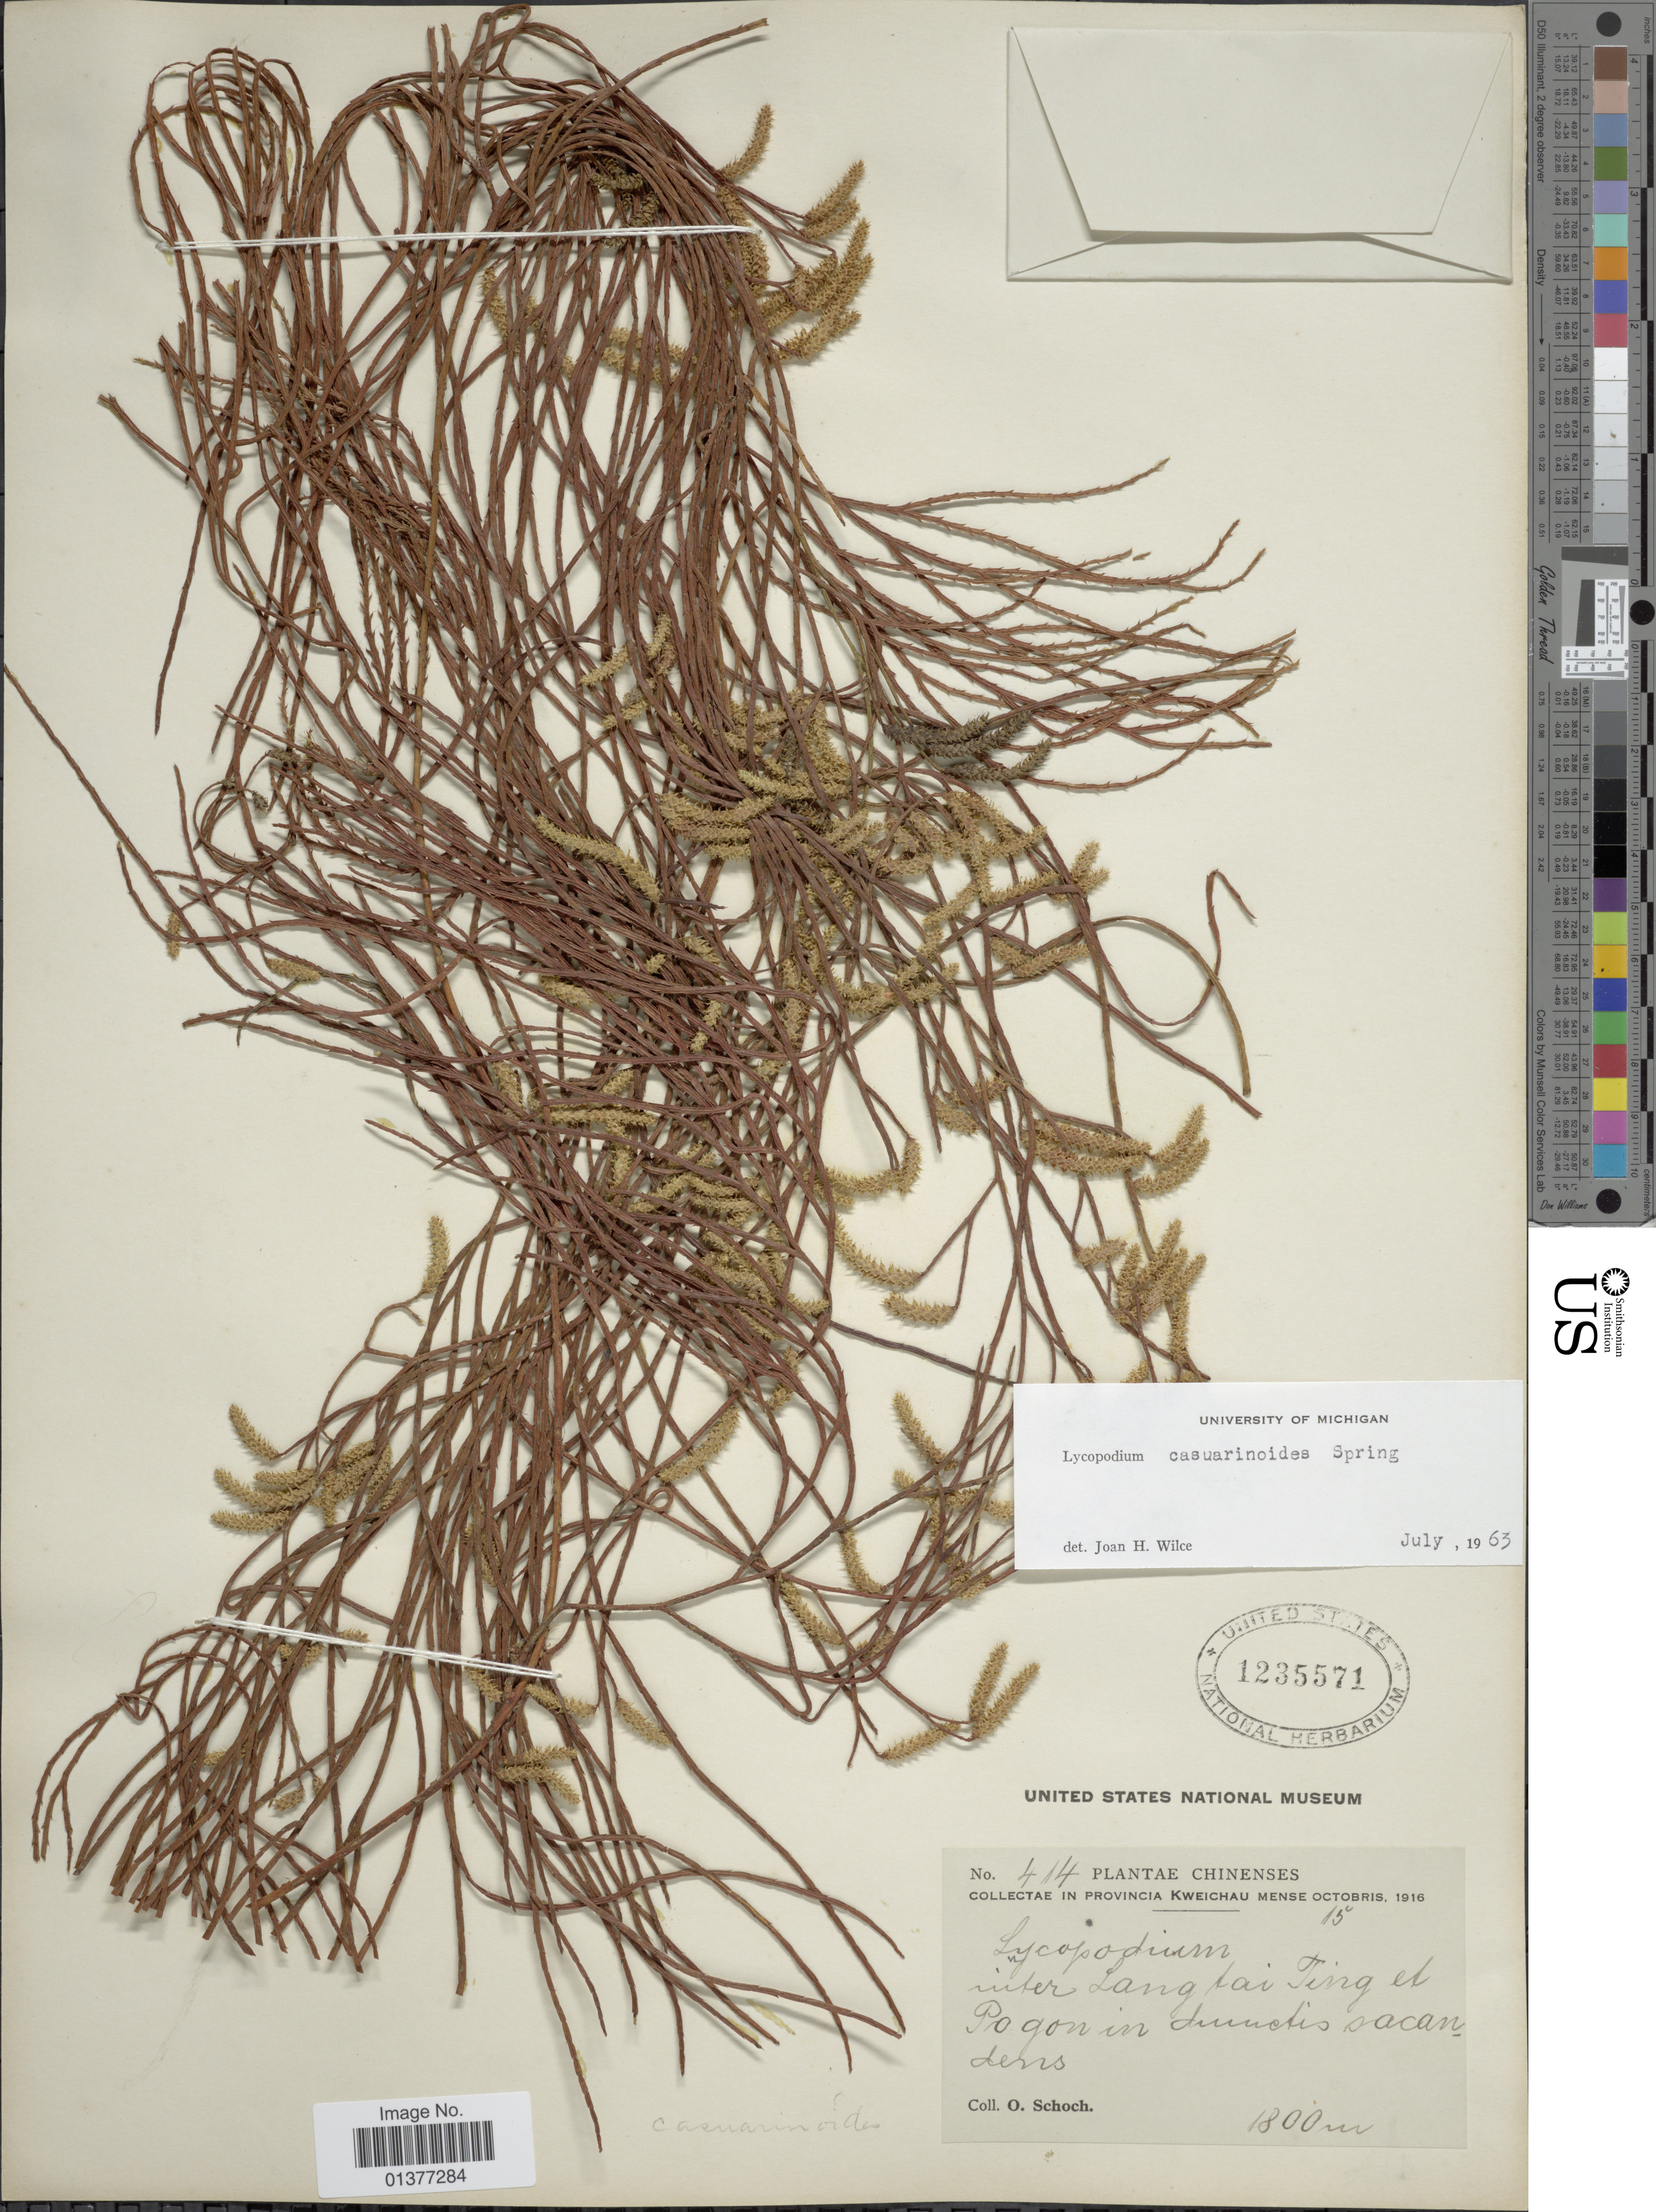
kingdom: Plantae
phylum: Tracheophyta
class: Lycopodiopsida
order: Lycopodiales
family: Lycopodiaceae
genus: Lycopodiastrum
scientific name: Lycopodiastrum casuarinoides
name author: (Spring) Holub ex R.D. Dixit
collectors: O. Schoch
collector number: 414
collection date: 1916-10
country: China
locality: Uiter Lang tai Ting el Pogon in junctis sacandens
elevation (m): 1800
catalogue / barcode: US 1235571